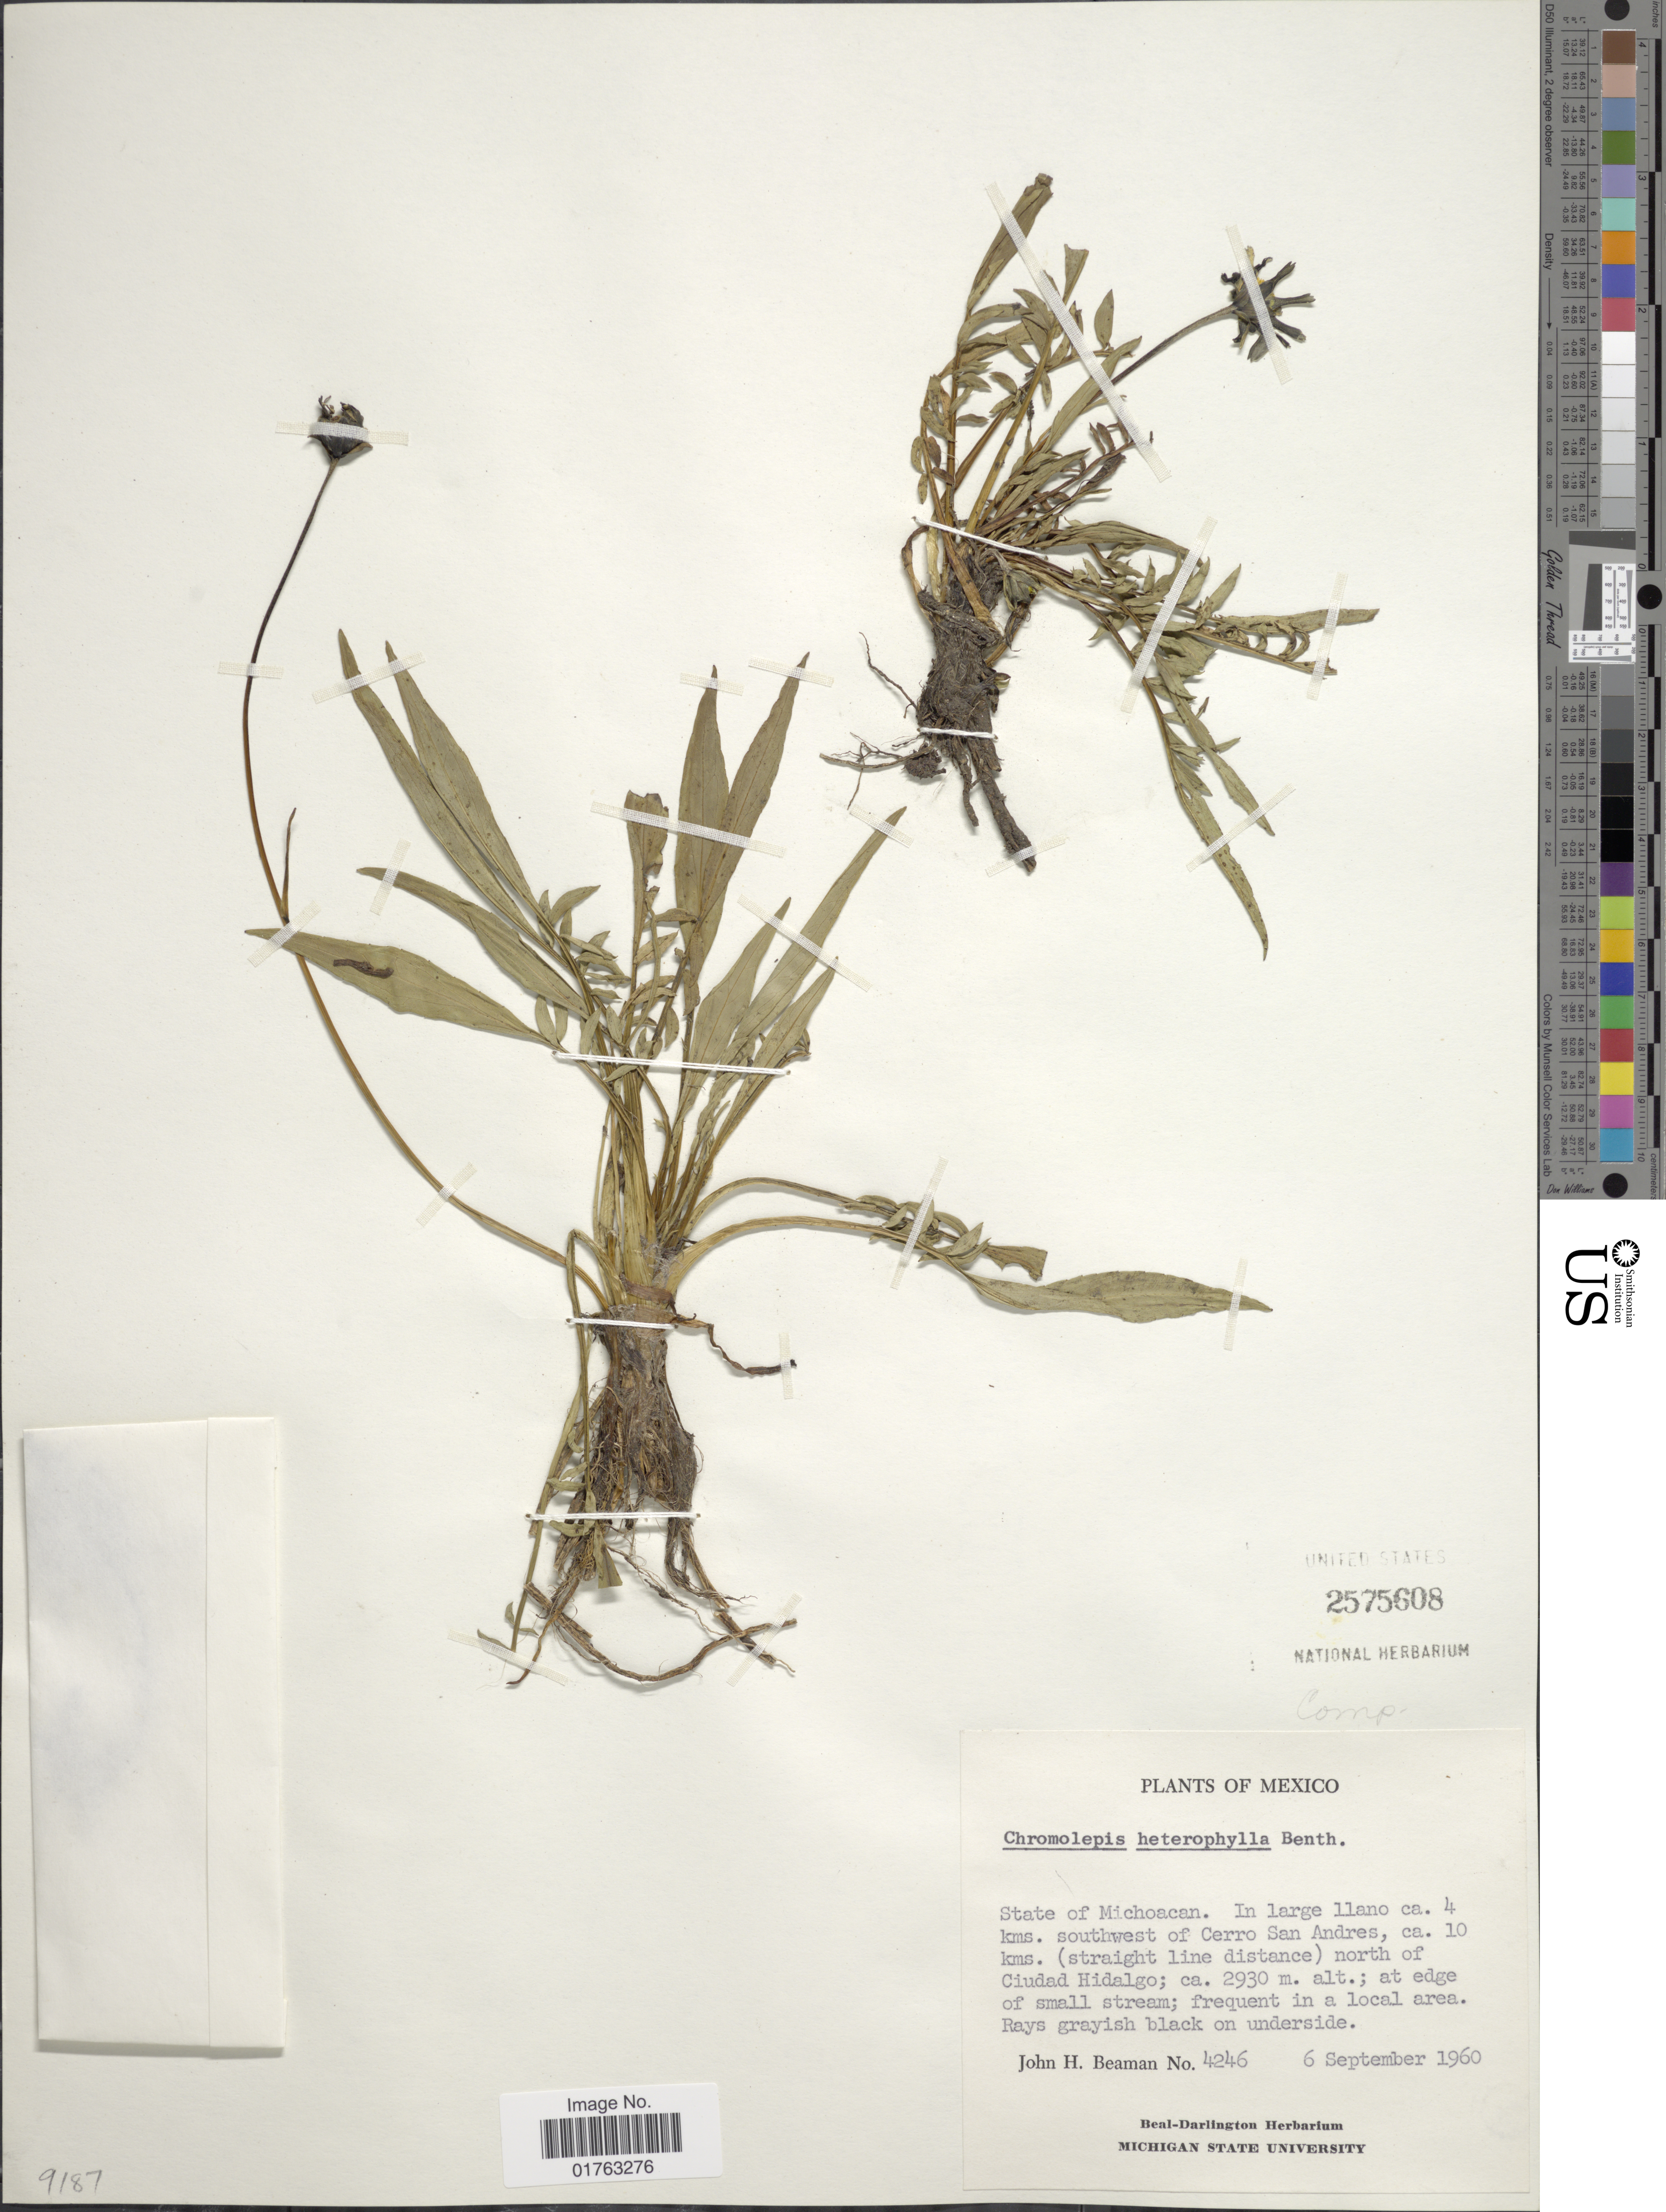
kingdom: Plantae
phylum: Tracheophyta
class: Magnoliopsida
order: Asterales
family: Asteraceae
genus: Chromolepis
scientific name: Chromolepis heterophylla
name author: Benth.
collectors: J. H. Beaman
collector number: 4246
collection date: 1960-09-06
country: Mexico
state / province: Michoacán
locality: In large llano ca. 4 kms. southwest of Cerro San Andres, ca. 10 kms. (straight line distance) north of Cuidad Hidalgo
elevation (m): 2930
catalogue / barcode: US 2575608